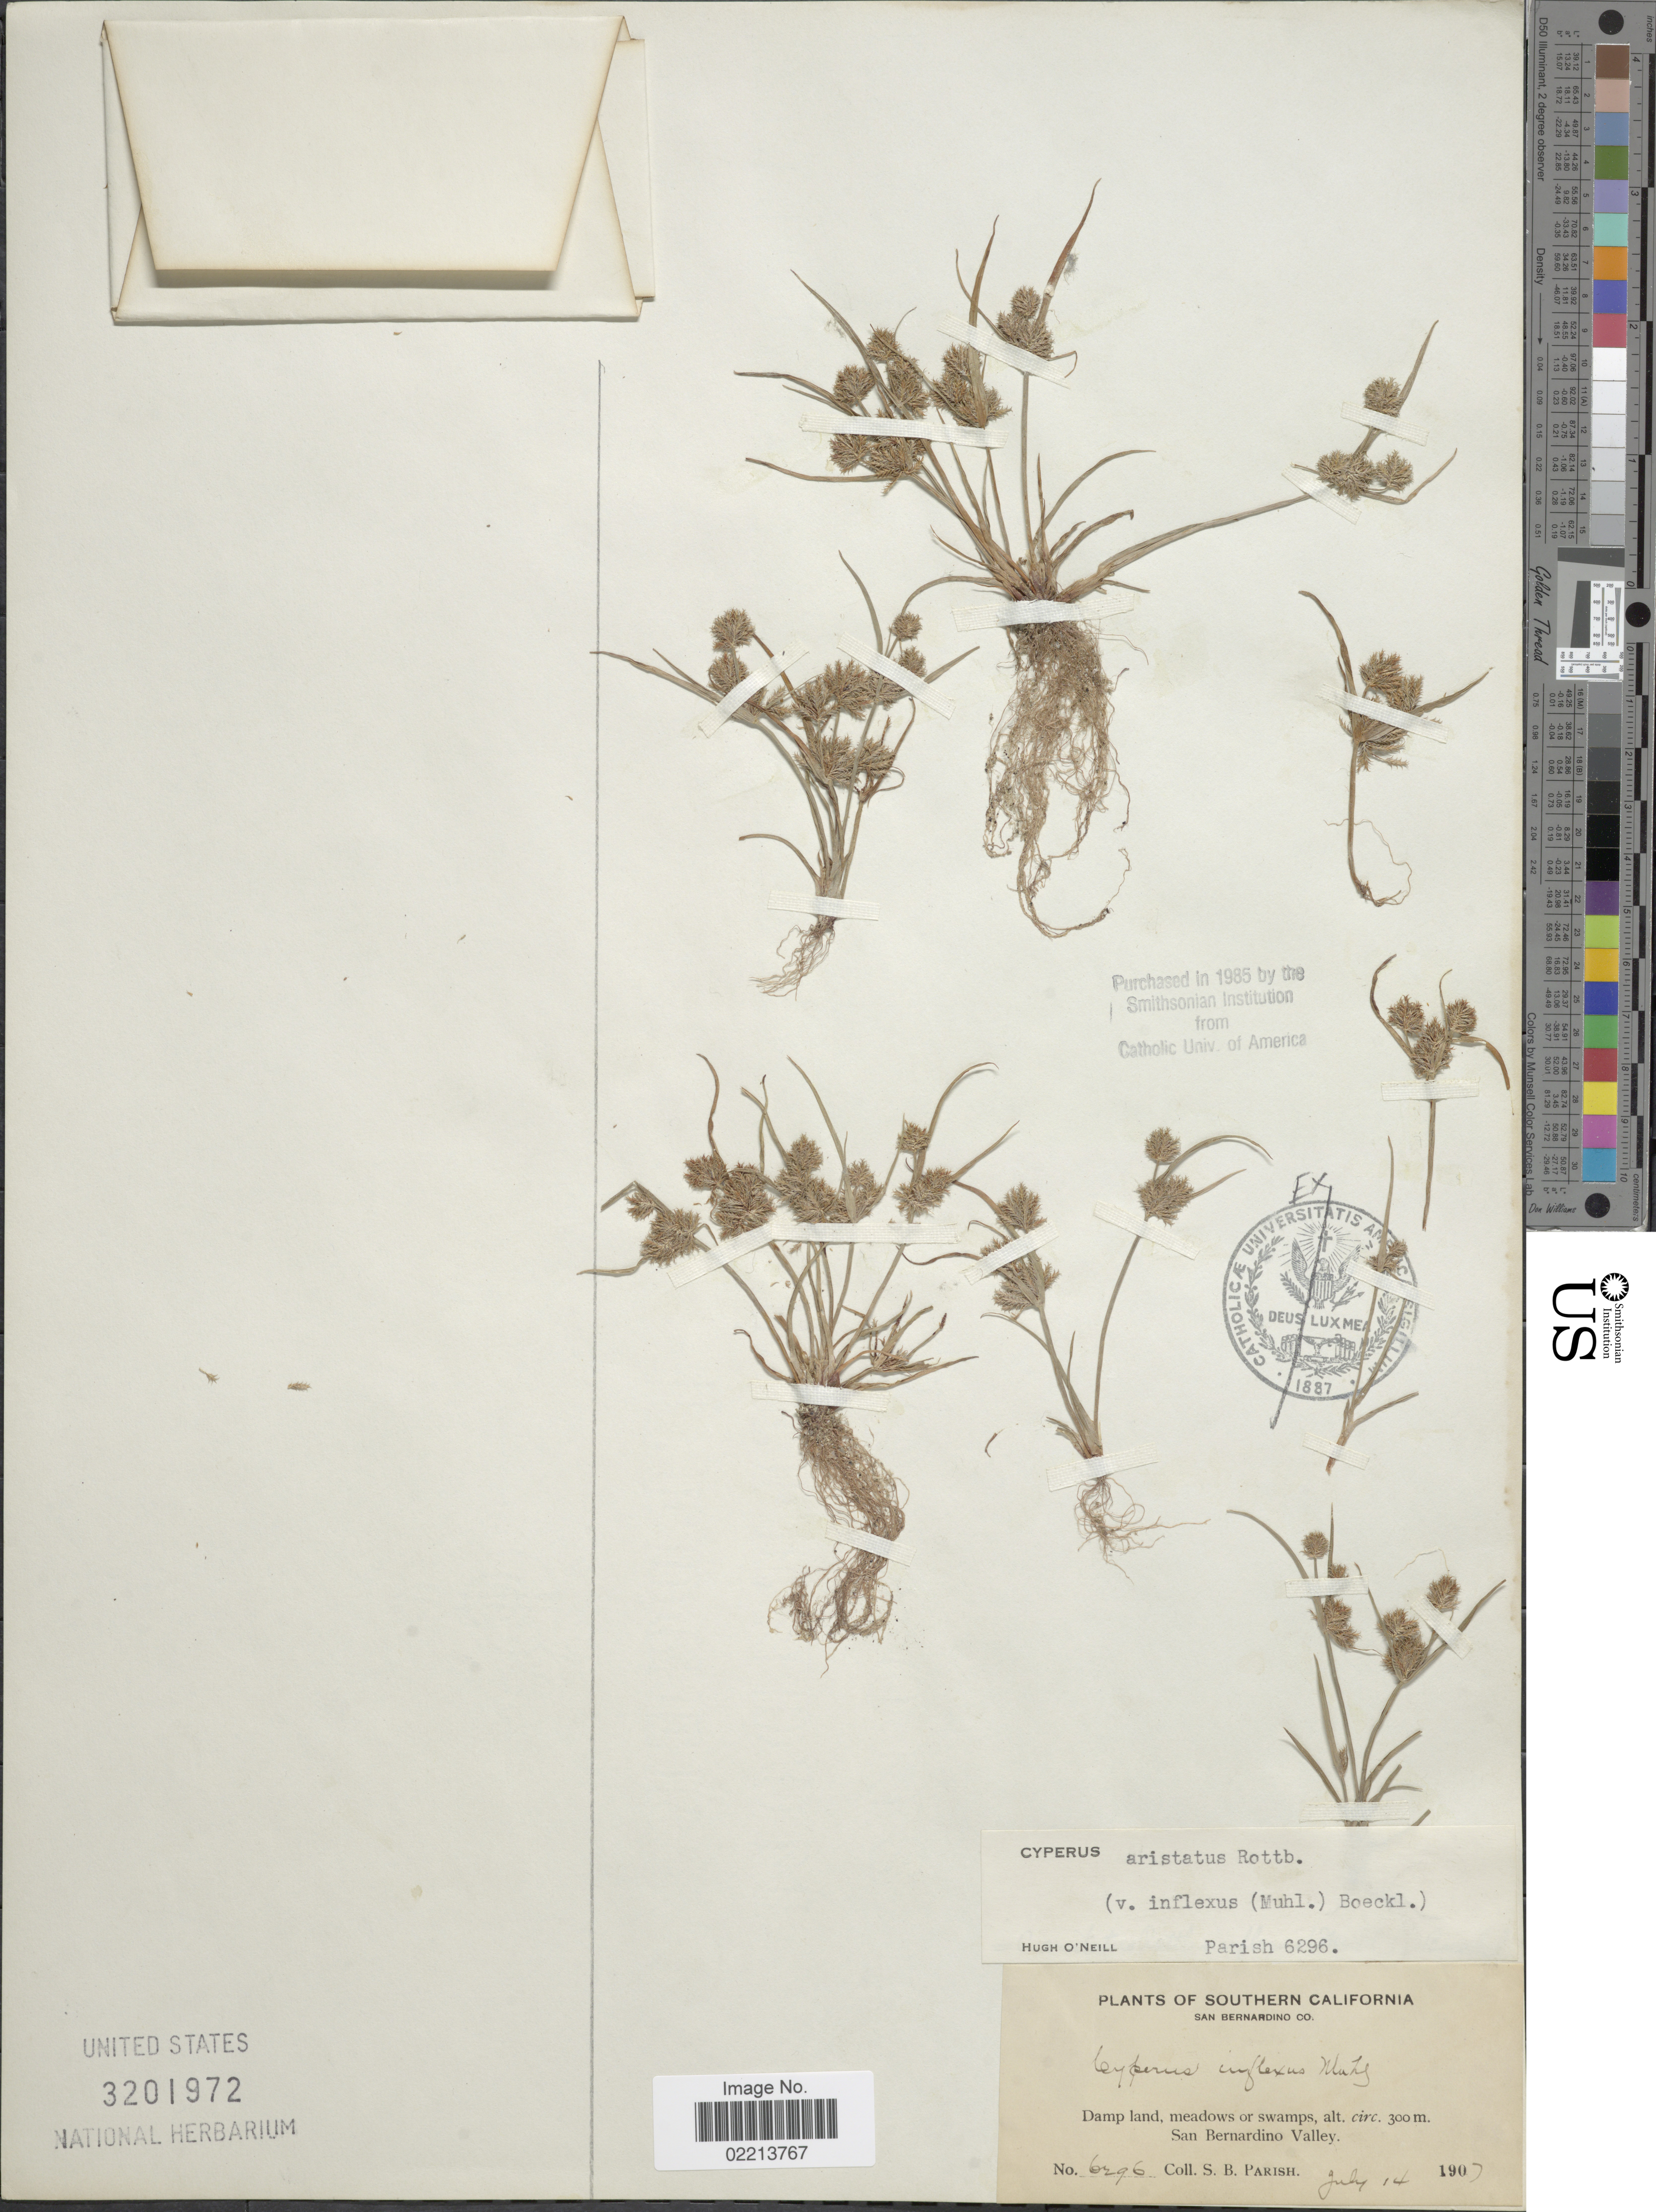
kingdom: Plantae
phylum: Tracheophyta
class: Liliopsida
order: Poales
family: Cyperaceae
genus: Cyperus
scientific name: Cyperus squarrosus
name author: L.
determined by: Strong, Mark T., (BOT), Smithsonian Institution - National Museum of Natural History (UNITED STATES)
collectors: S. B. Parish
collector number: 6296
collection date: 1907-07-14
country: United States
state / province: California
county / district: San Bernardino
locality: Southern California, San Bernardino Co., Damp land, meadows or swamps, San Bernardino Valley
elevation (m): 300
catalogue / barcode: US 3201972